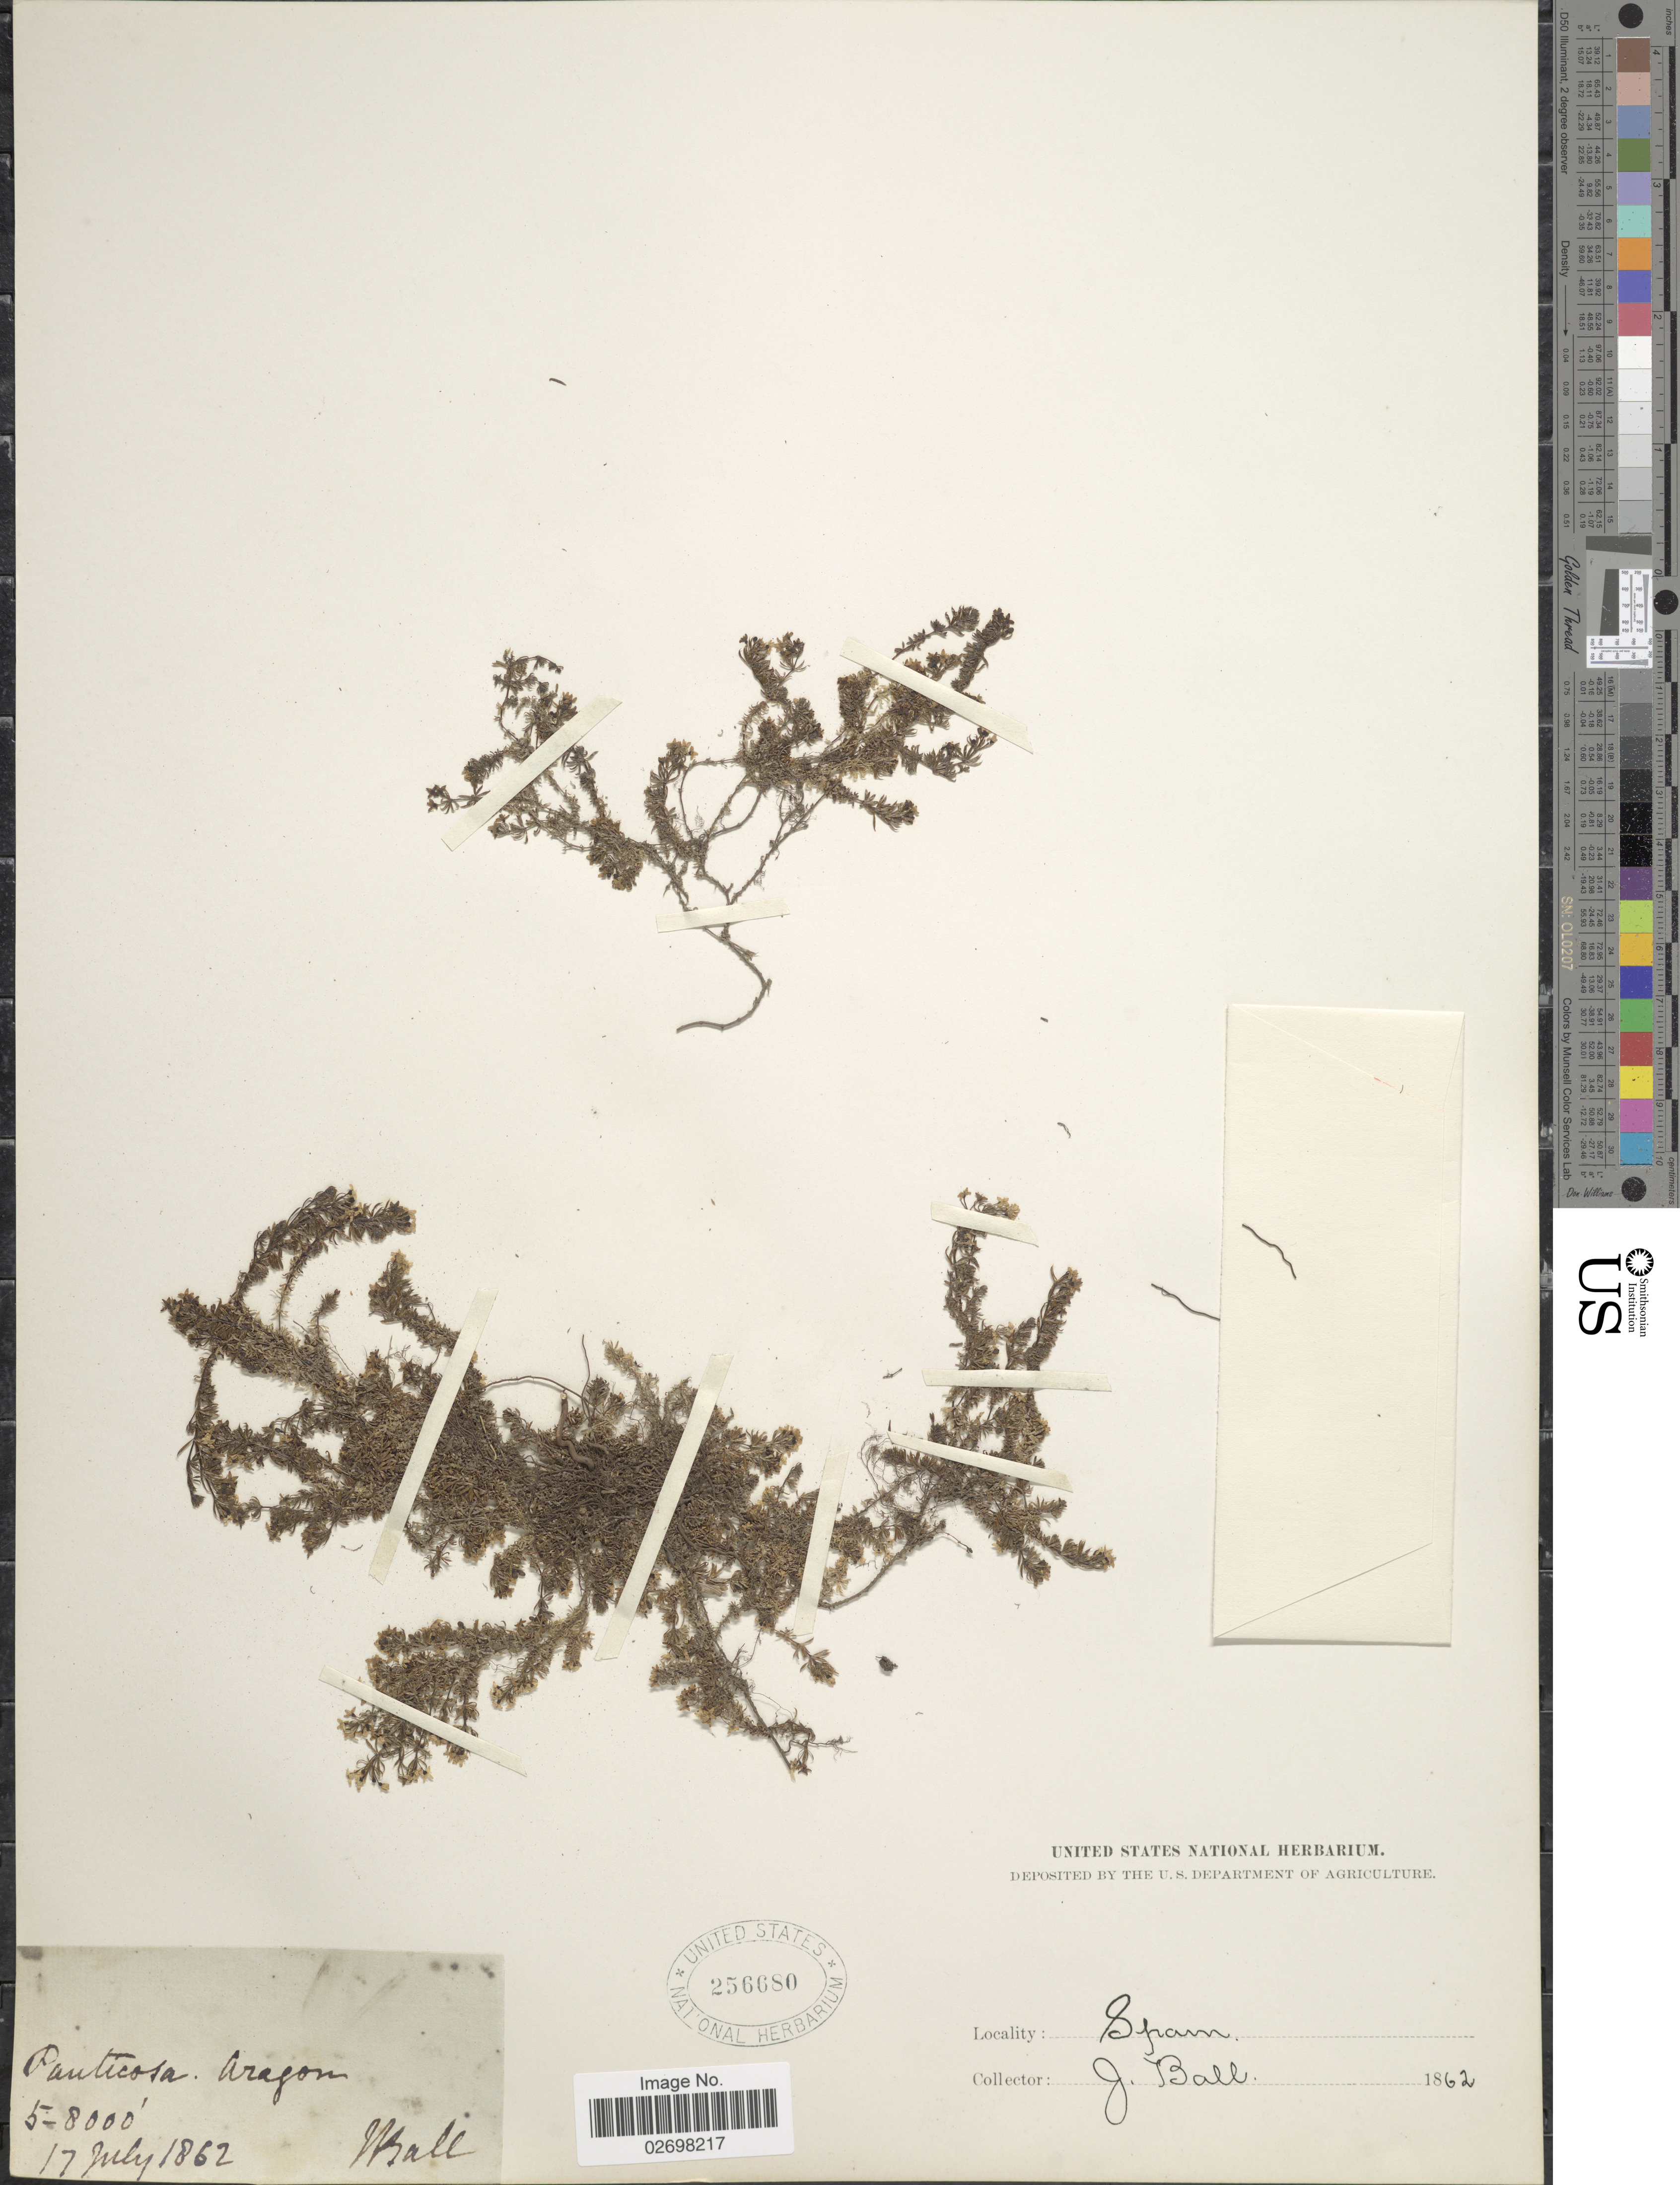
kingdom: Plantae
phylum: Tracheophyta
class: Magnoliopsida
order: Gentianales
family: Rubiaceae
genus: Galium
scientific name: Galium sp.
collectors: J. Ball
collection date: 1862-07-17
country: Spain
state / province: Aragón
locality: Panticosa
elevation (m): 1524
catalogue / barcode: US 256680